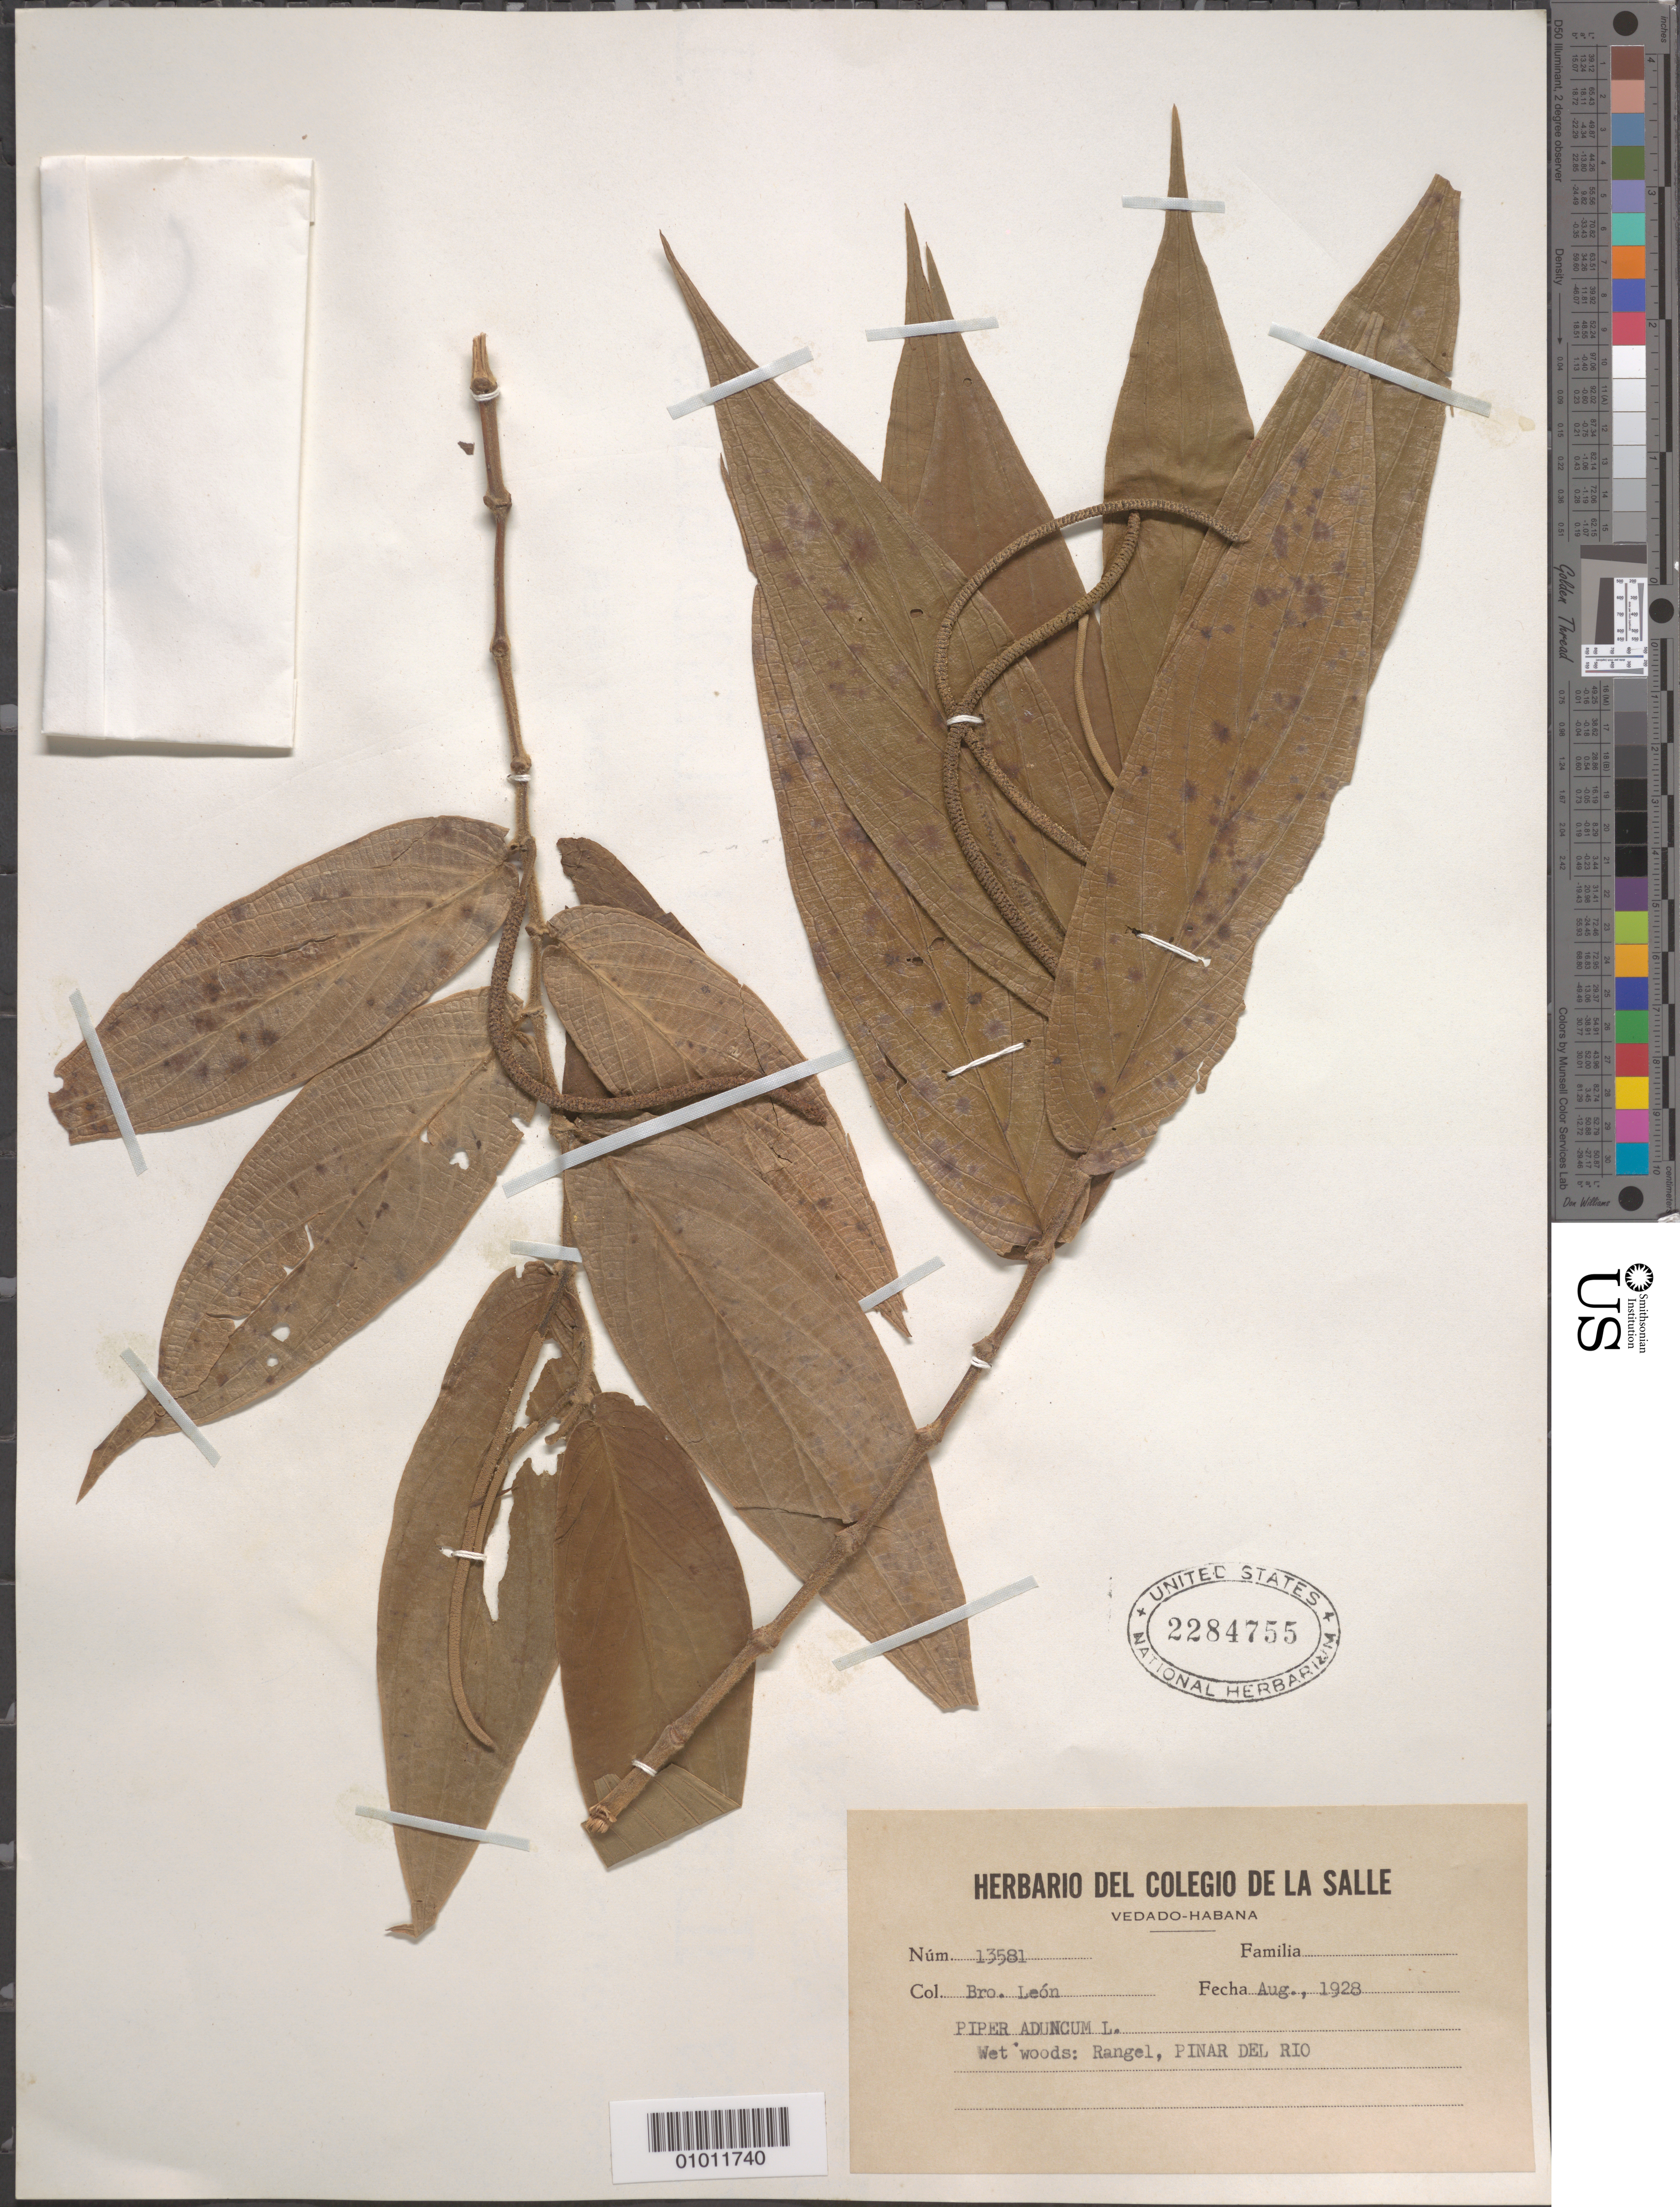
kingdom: Plantae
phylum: Tracheophyta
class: Magnoliopsida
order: Piperales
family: Piperaceae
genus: Piper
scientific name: Piper aduncum var. aduncum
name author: L.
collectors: Bro. León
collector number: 13581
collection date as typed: Aug 1928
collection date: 1928-08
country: Cuba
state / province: Pinar del Rio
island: Cuba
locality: Wet wood: Rangel, Pinar del Rio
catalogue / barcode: US 2284755